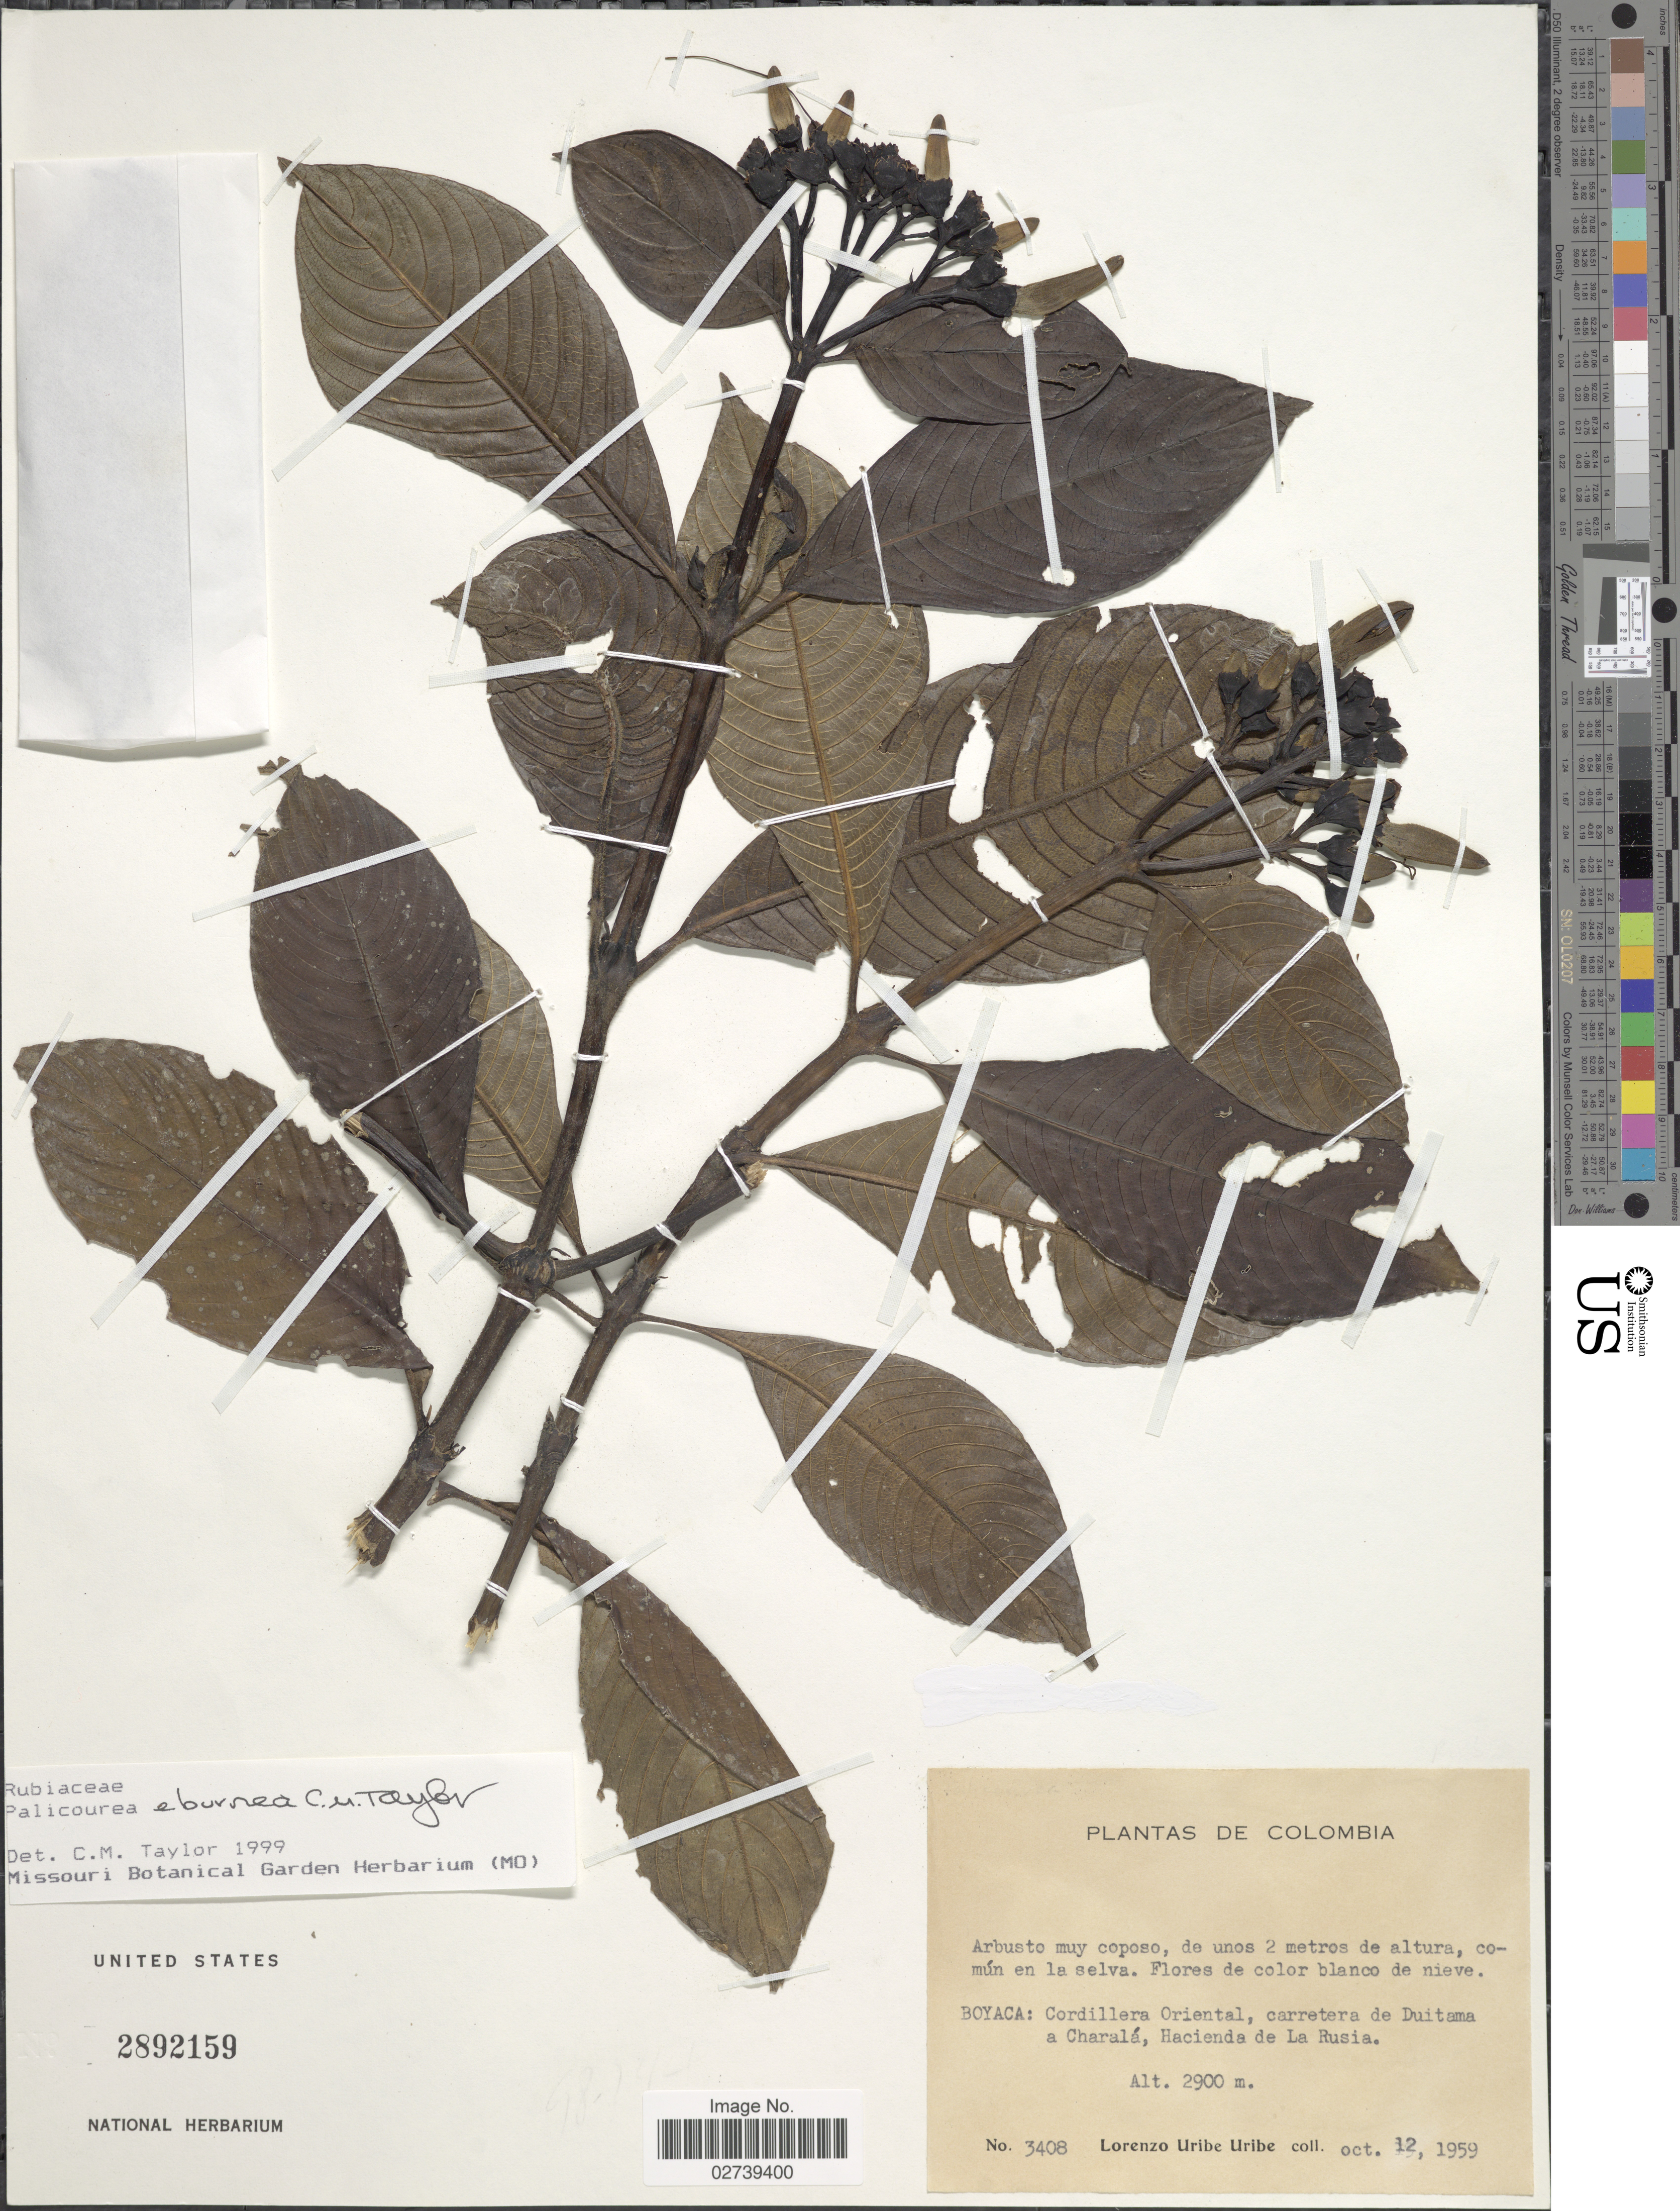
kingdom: Plantae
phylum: Tracheophyta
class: Magnoliopsida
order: Gentianales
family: Rubiaceae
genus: Palicourea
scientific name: Palicourea eburnea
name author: C.M. Taylor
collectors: L. Uribe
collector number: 3408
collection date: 1959-10-12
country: Colombia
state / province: Boyacá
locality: Cordillera Oriental, carretera de Duitama a Charala, Hacienda de La Rusia.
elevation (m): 2900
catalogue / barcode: US 2892159